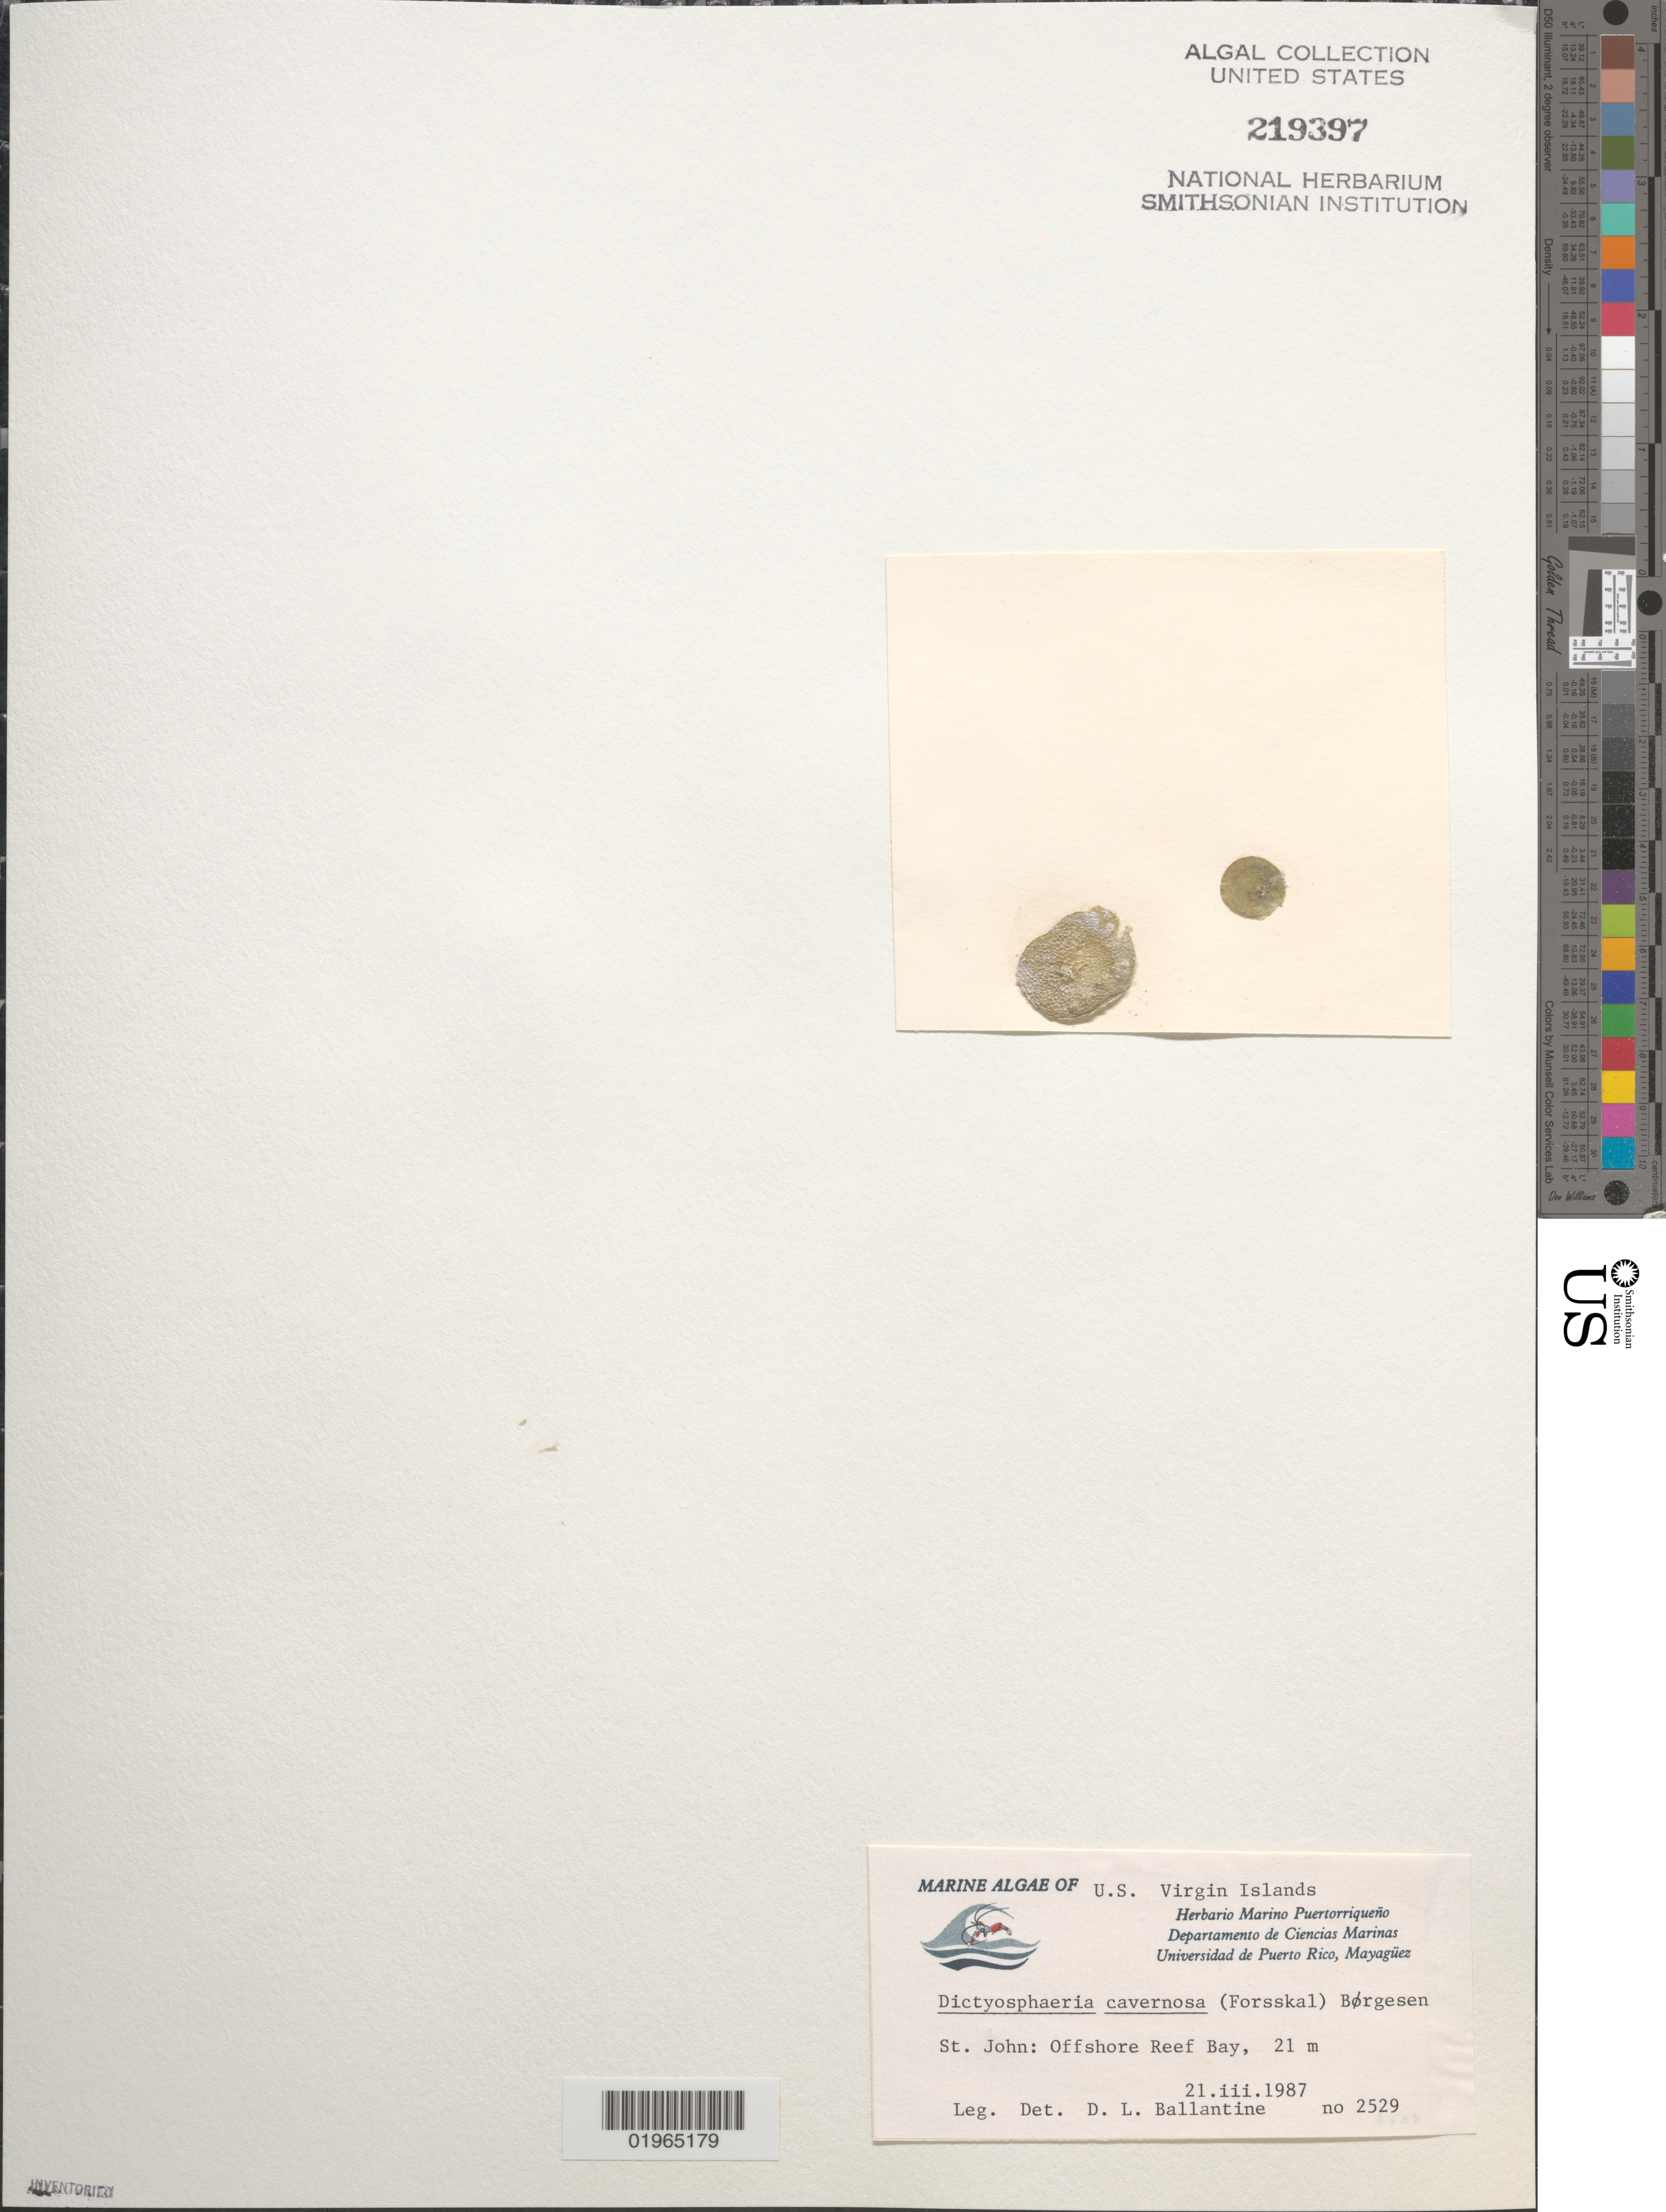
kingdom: Plantae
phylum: Chlorophyta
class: Ulvophyceae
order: Siphonocladales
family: Siphonocladaceae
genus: Dictyosphaeria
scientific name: Dictyosphaeria cavernosa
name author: (Forssk.) Børgesen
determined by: Ballantine, D. L.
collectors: D.L. Ballantine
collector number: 2529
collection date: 1987-03-21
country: U.S. Virgin Islands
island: St. John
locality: Offshore Reef Bay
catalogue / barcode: US 219397